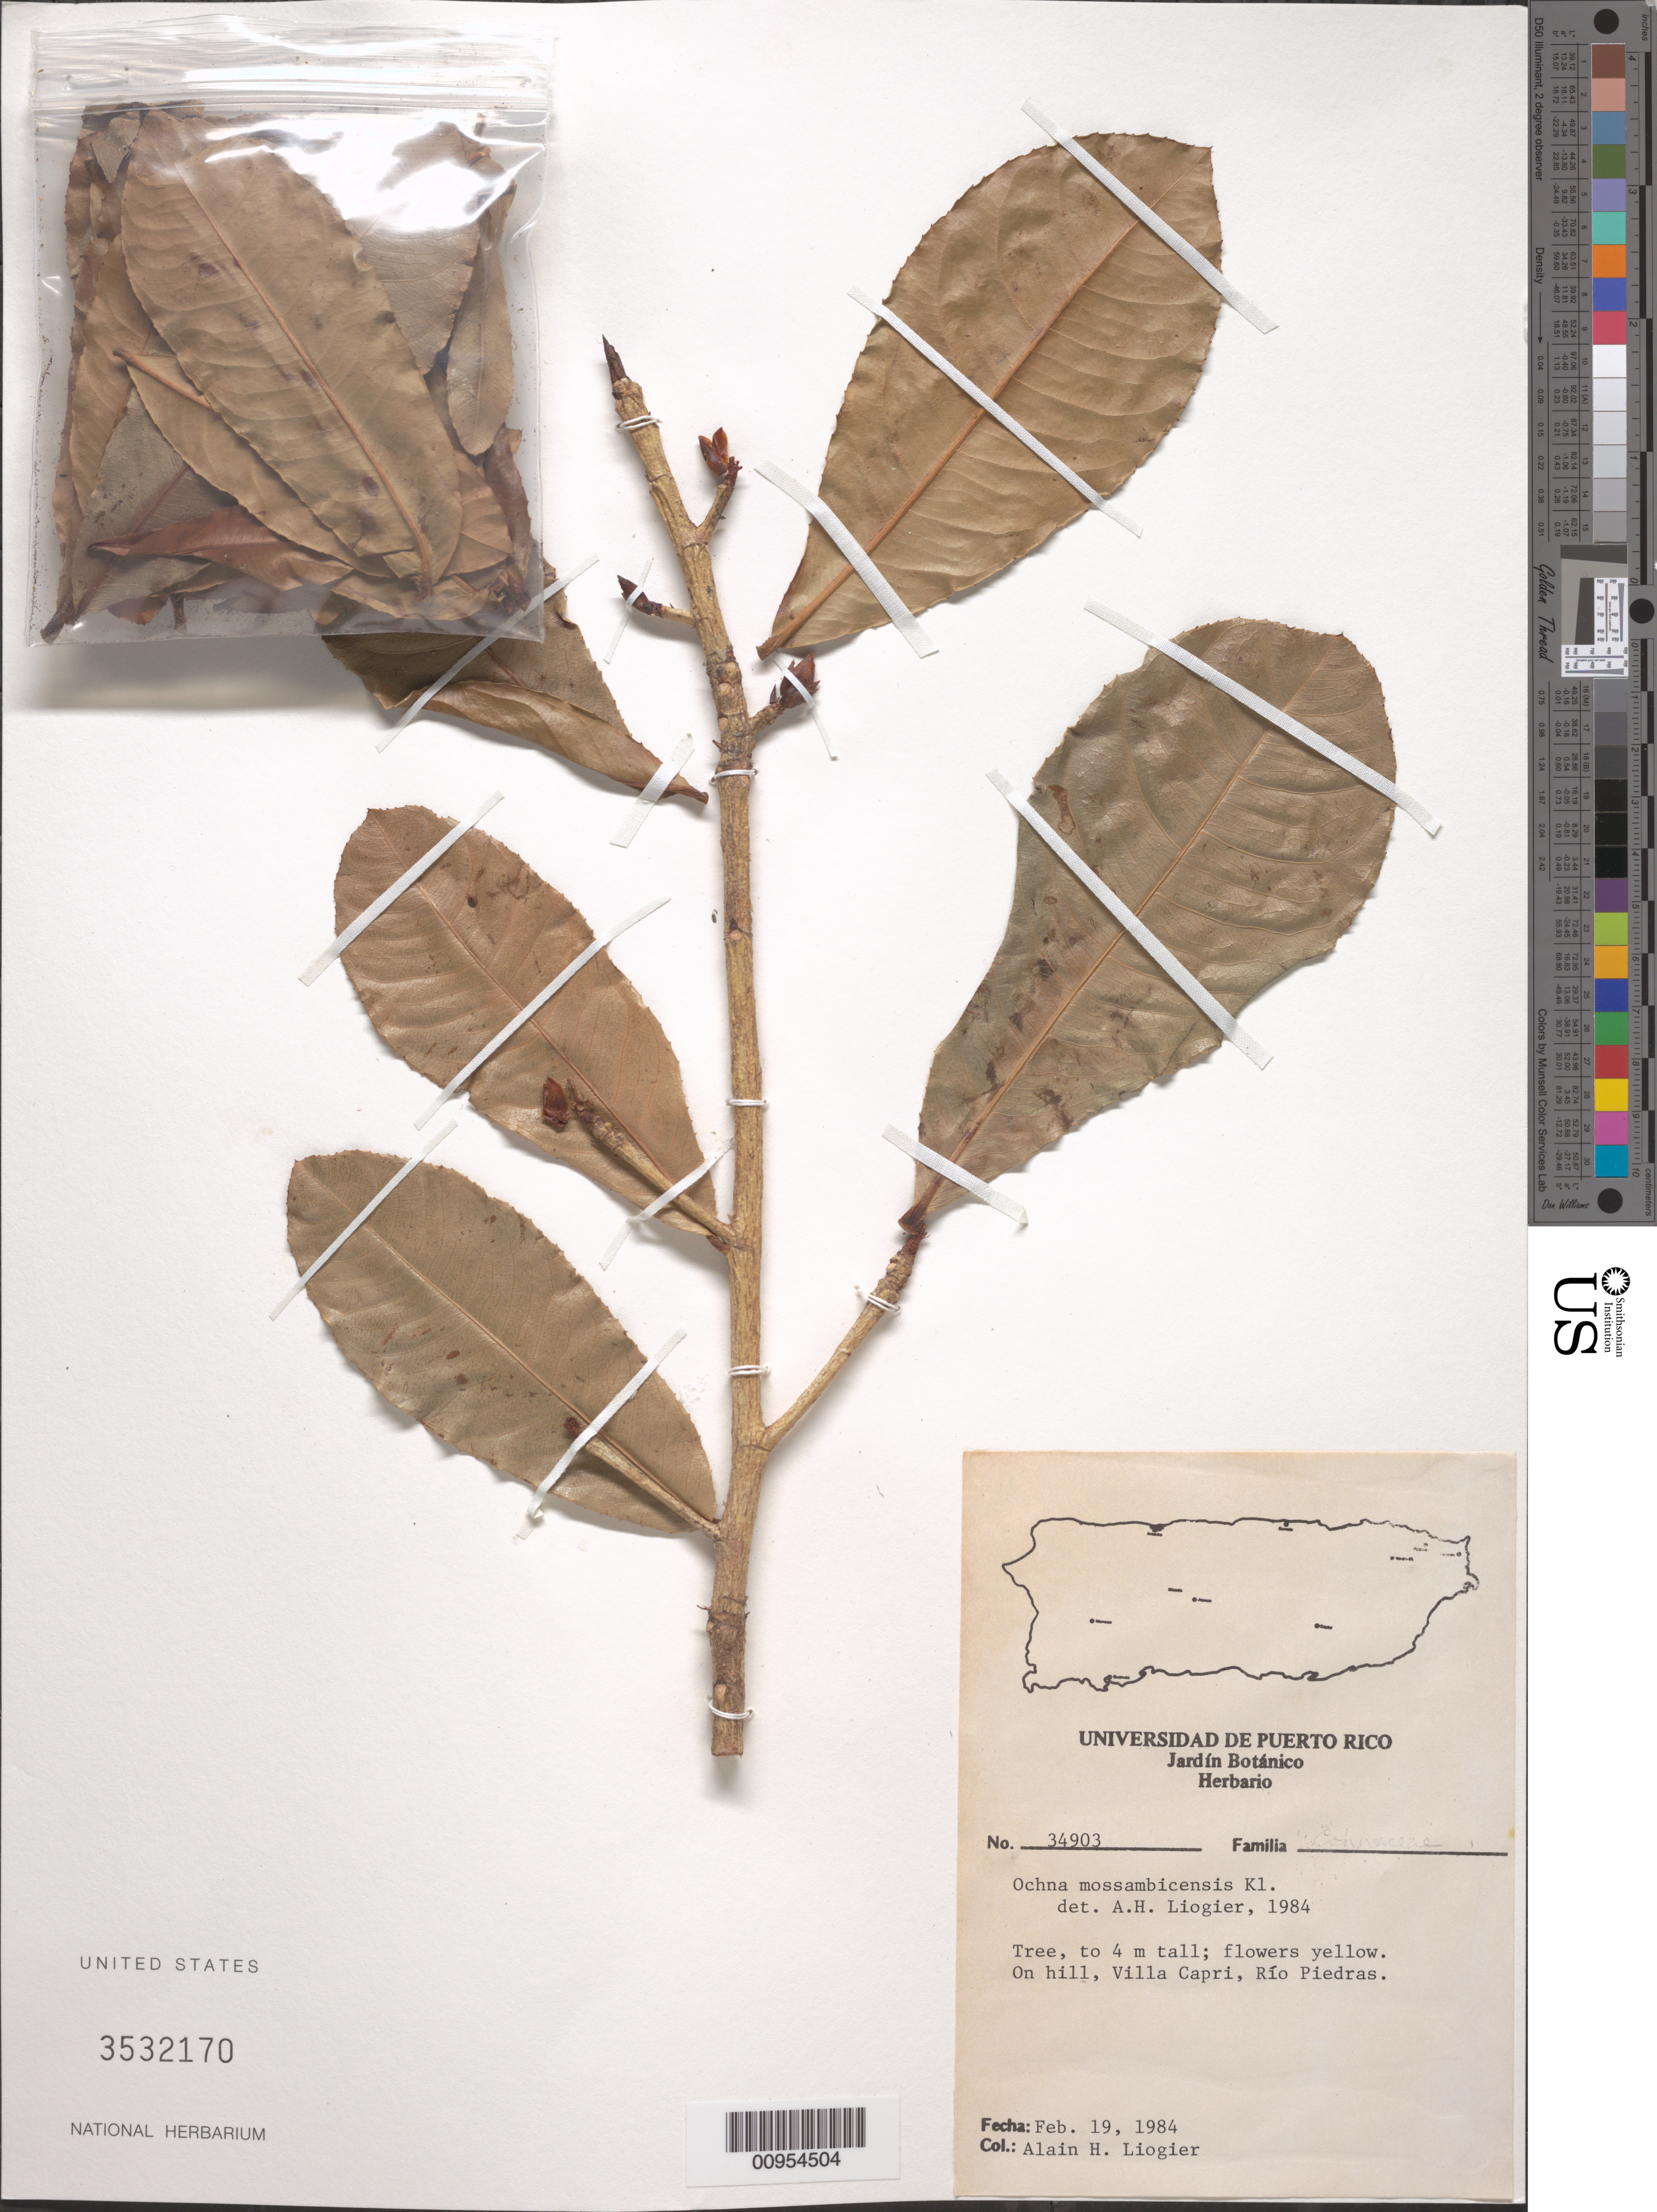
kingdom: Plantae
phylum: Tracheophyta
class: Magnoliopsida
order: Malpighiales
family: Ochnaceae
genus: Ochna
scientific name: Ochna mossambicensis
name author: Klotzsch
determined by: Liogier, Alain H.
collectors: A. H. Liogier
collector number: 34903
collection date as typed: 19 Feb 1984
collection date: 1984-02-19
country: Puerto Rico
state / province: San Juan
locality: Rio Piedras, Villa Capri.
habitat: On hill.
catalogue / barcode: US 3532170